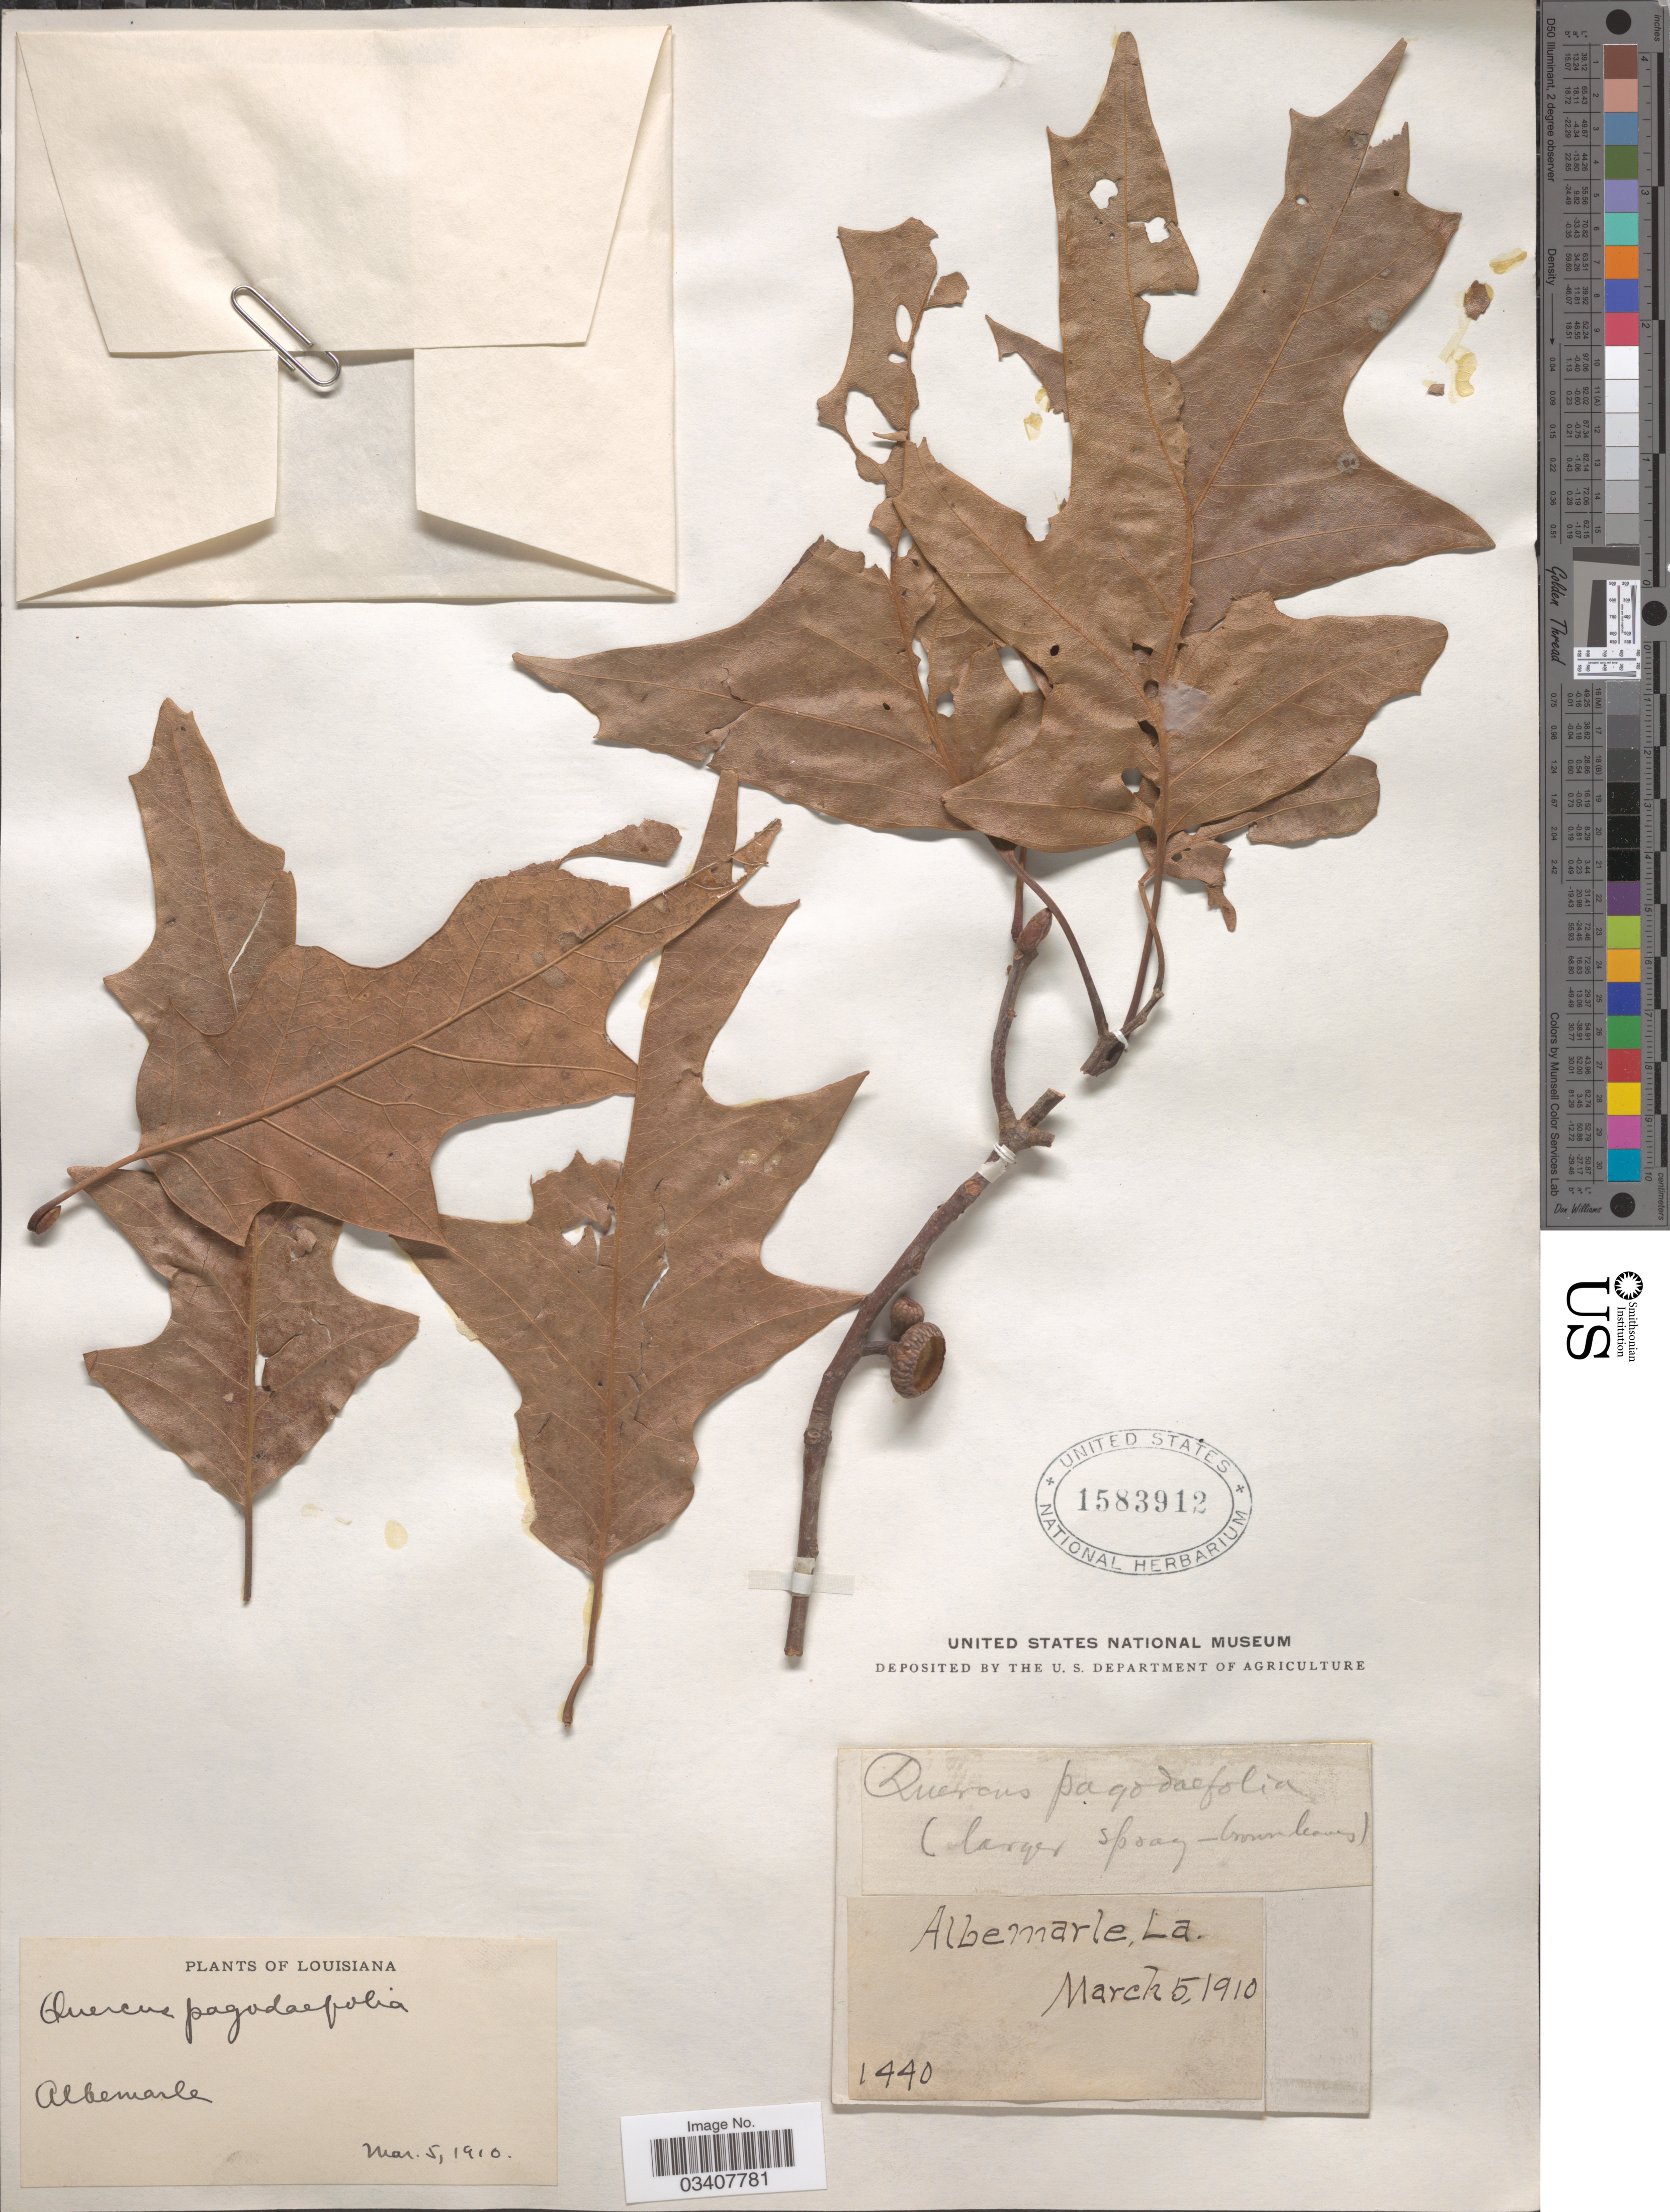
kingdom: Plantae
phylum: Tracheophyta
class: Magnoliopsida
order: Fagales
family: Fagaceae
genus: Quercus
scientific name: Quercus pagodifolia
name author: (Elliott) Ashe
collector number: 1440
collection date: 1910-03-05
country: United States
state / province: Louisiana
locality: Albemarle.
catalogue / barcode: US 1583912